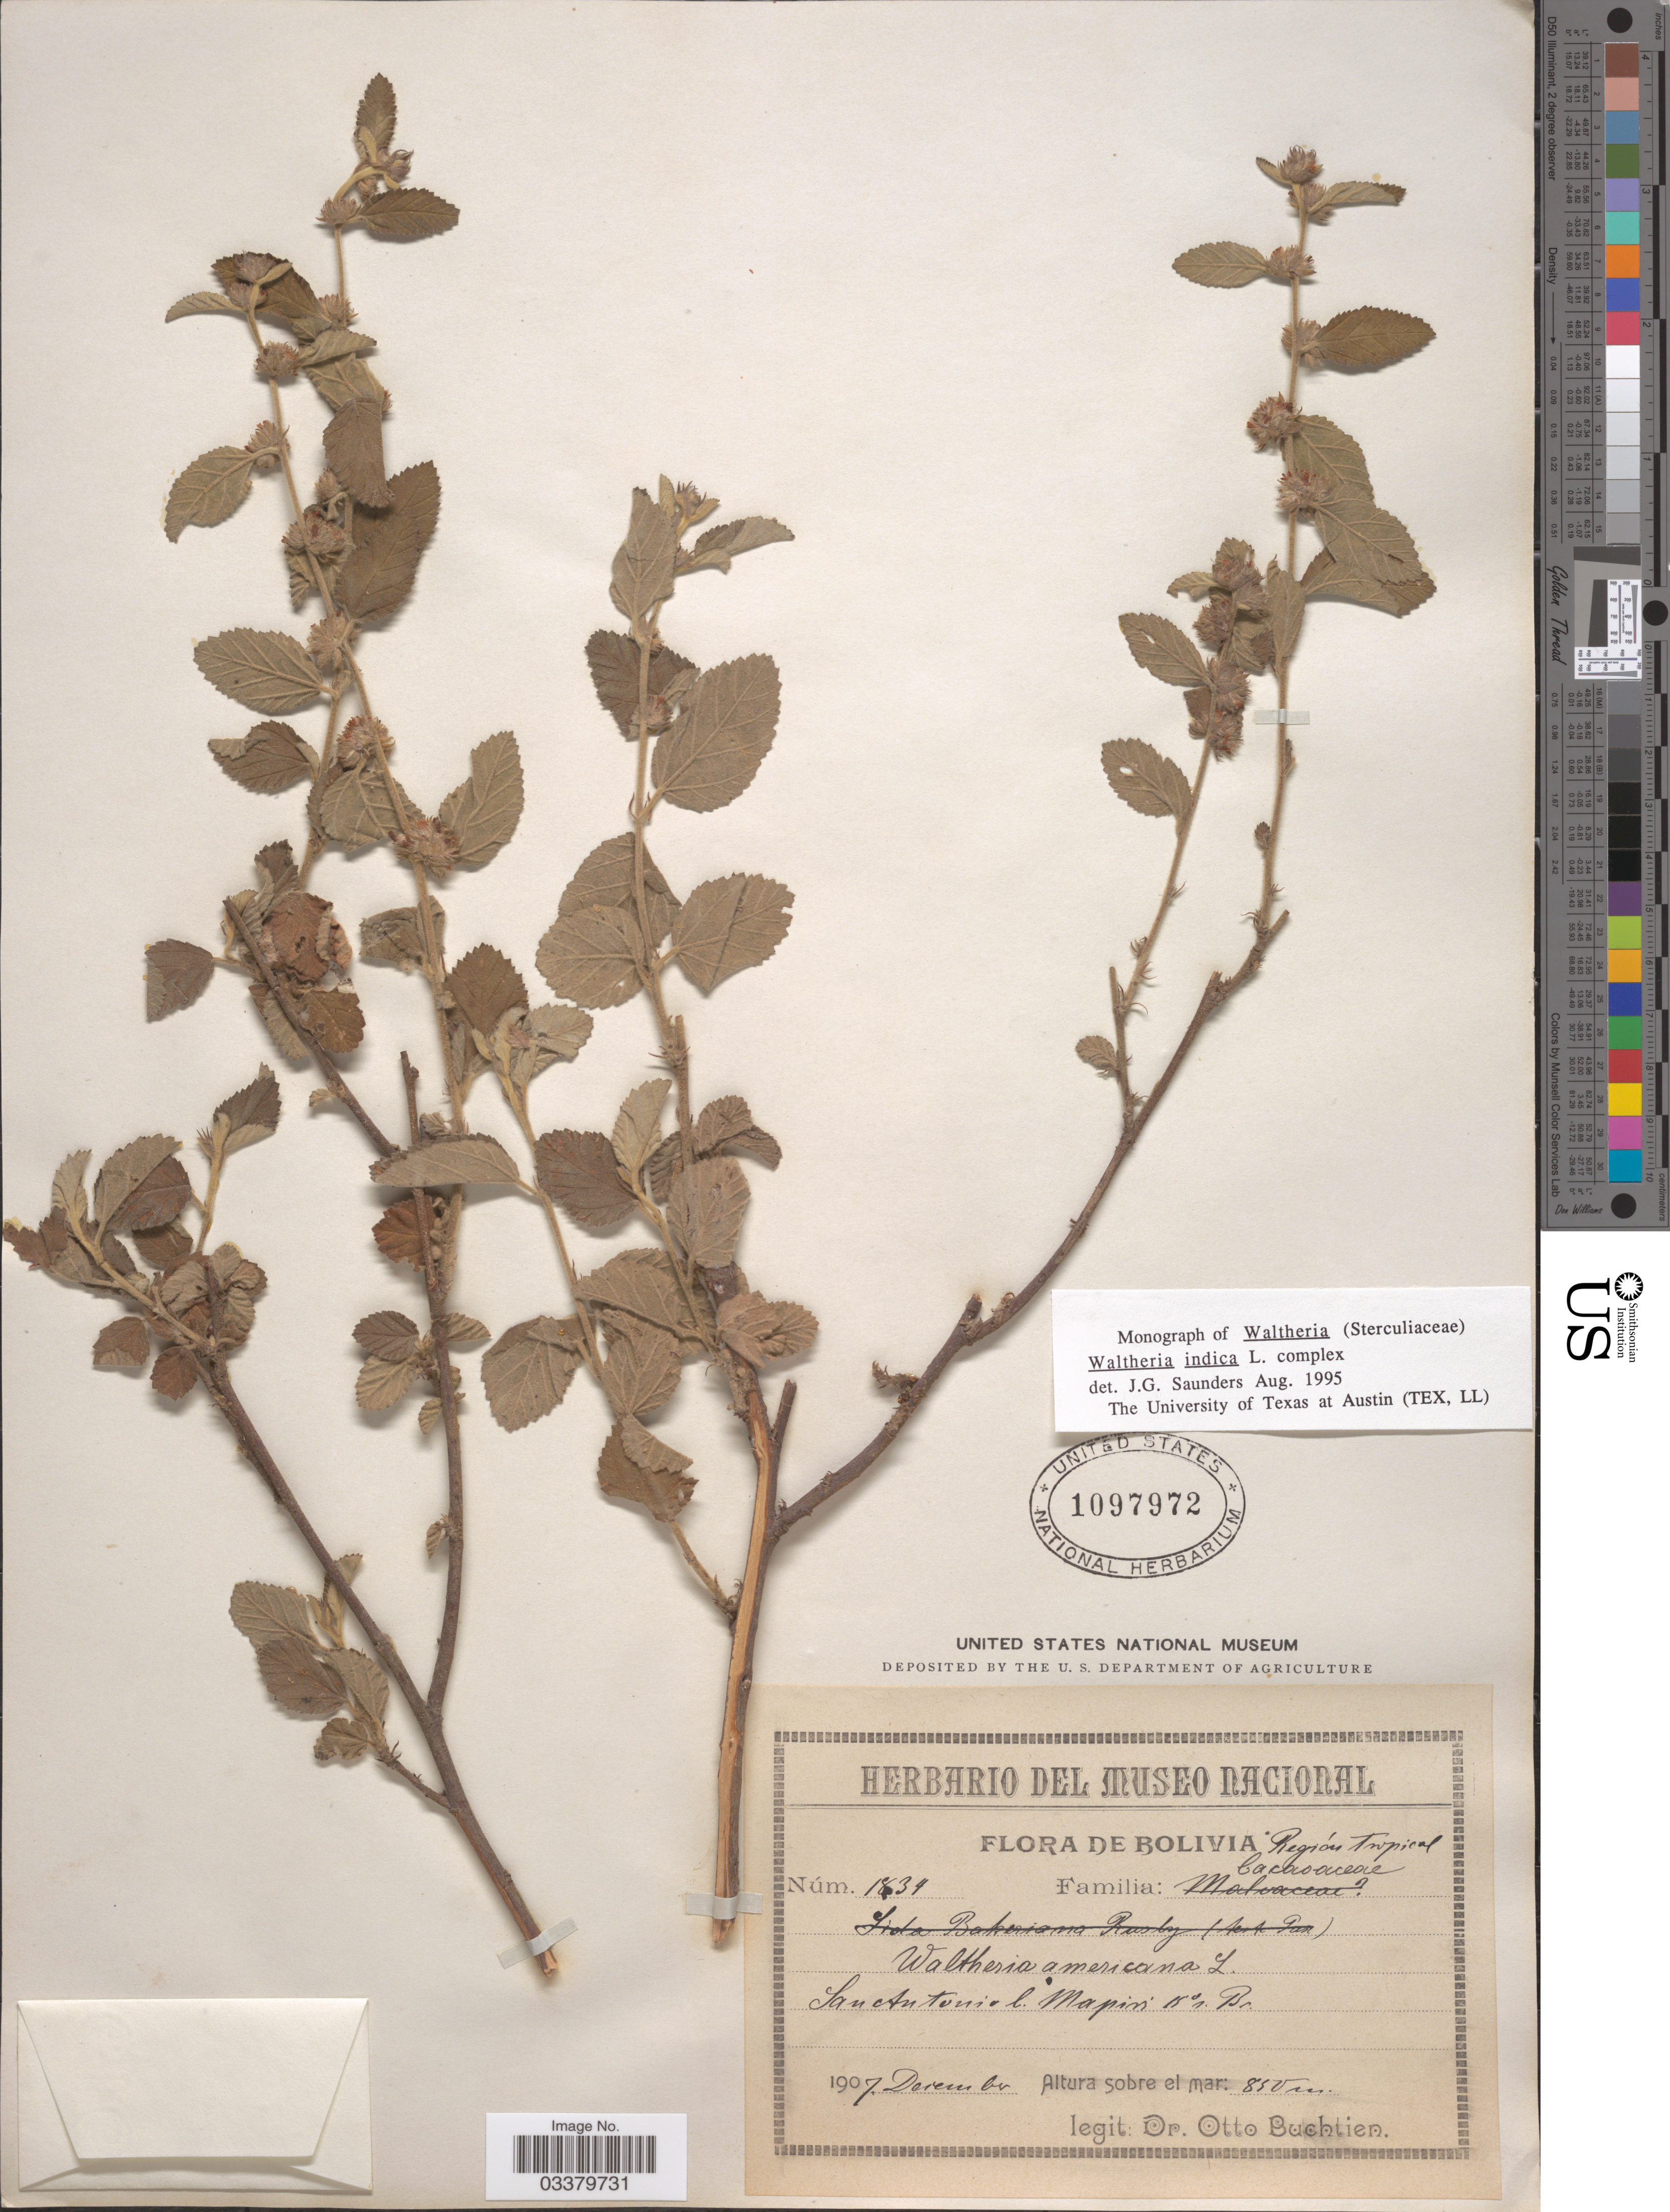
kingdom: Plantae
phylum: Tracheophyta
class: Magnoliopsida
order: Malvales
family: Malvaceae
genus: Waltheria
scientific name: Waltheria indica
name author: L.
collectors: O. Buchtien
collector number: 1834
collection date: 1907-12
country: Bolivia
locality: Región tropical. San Antonio l. Mapiri 15° s.Br.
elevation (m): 850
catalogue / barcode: US 1097972